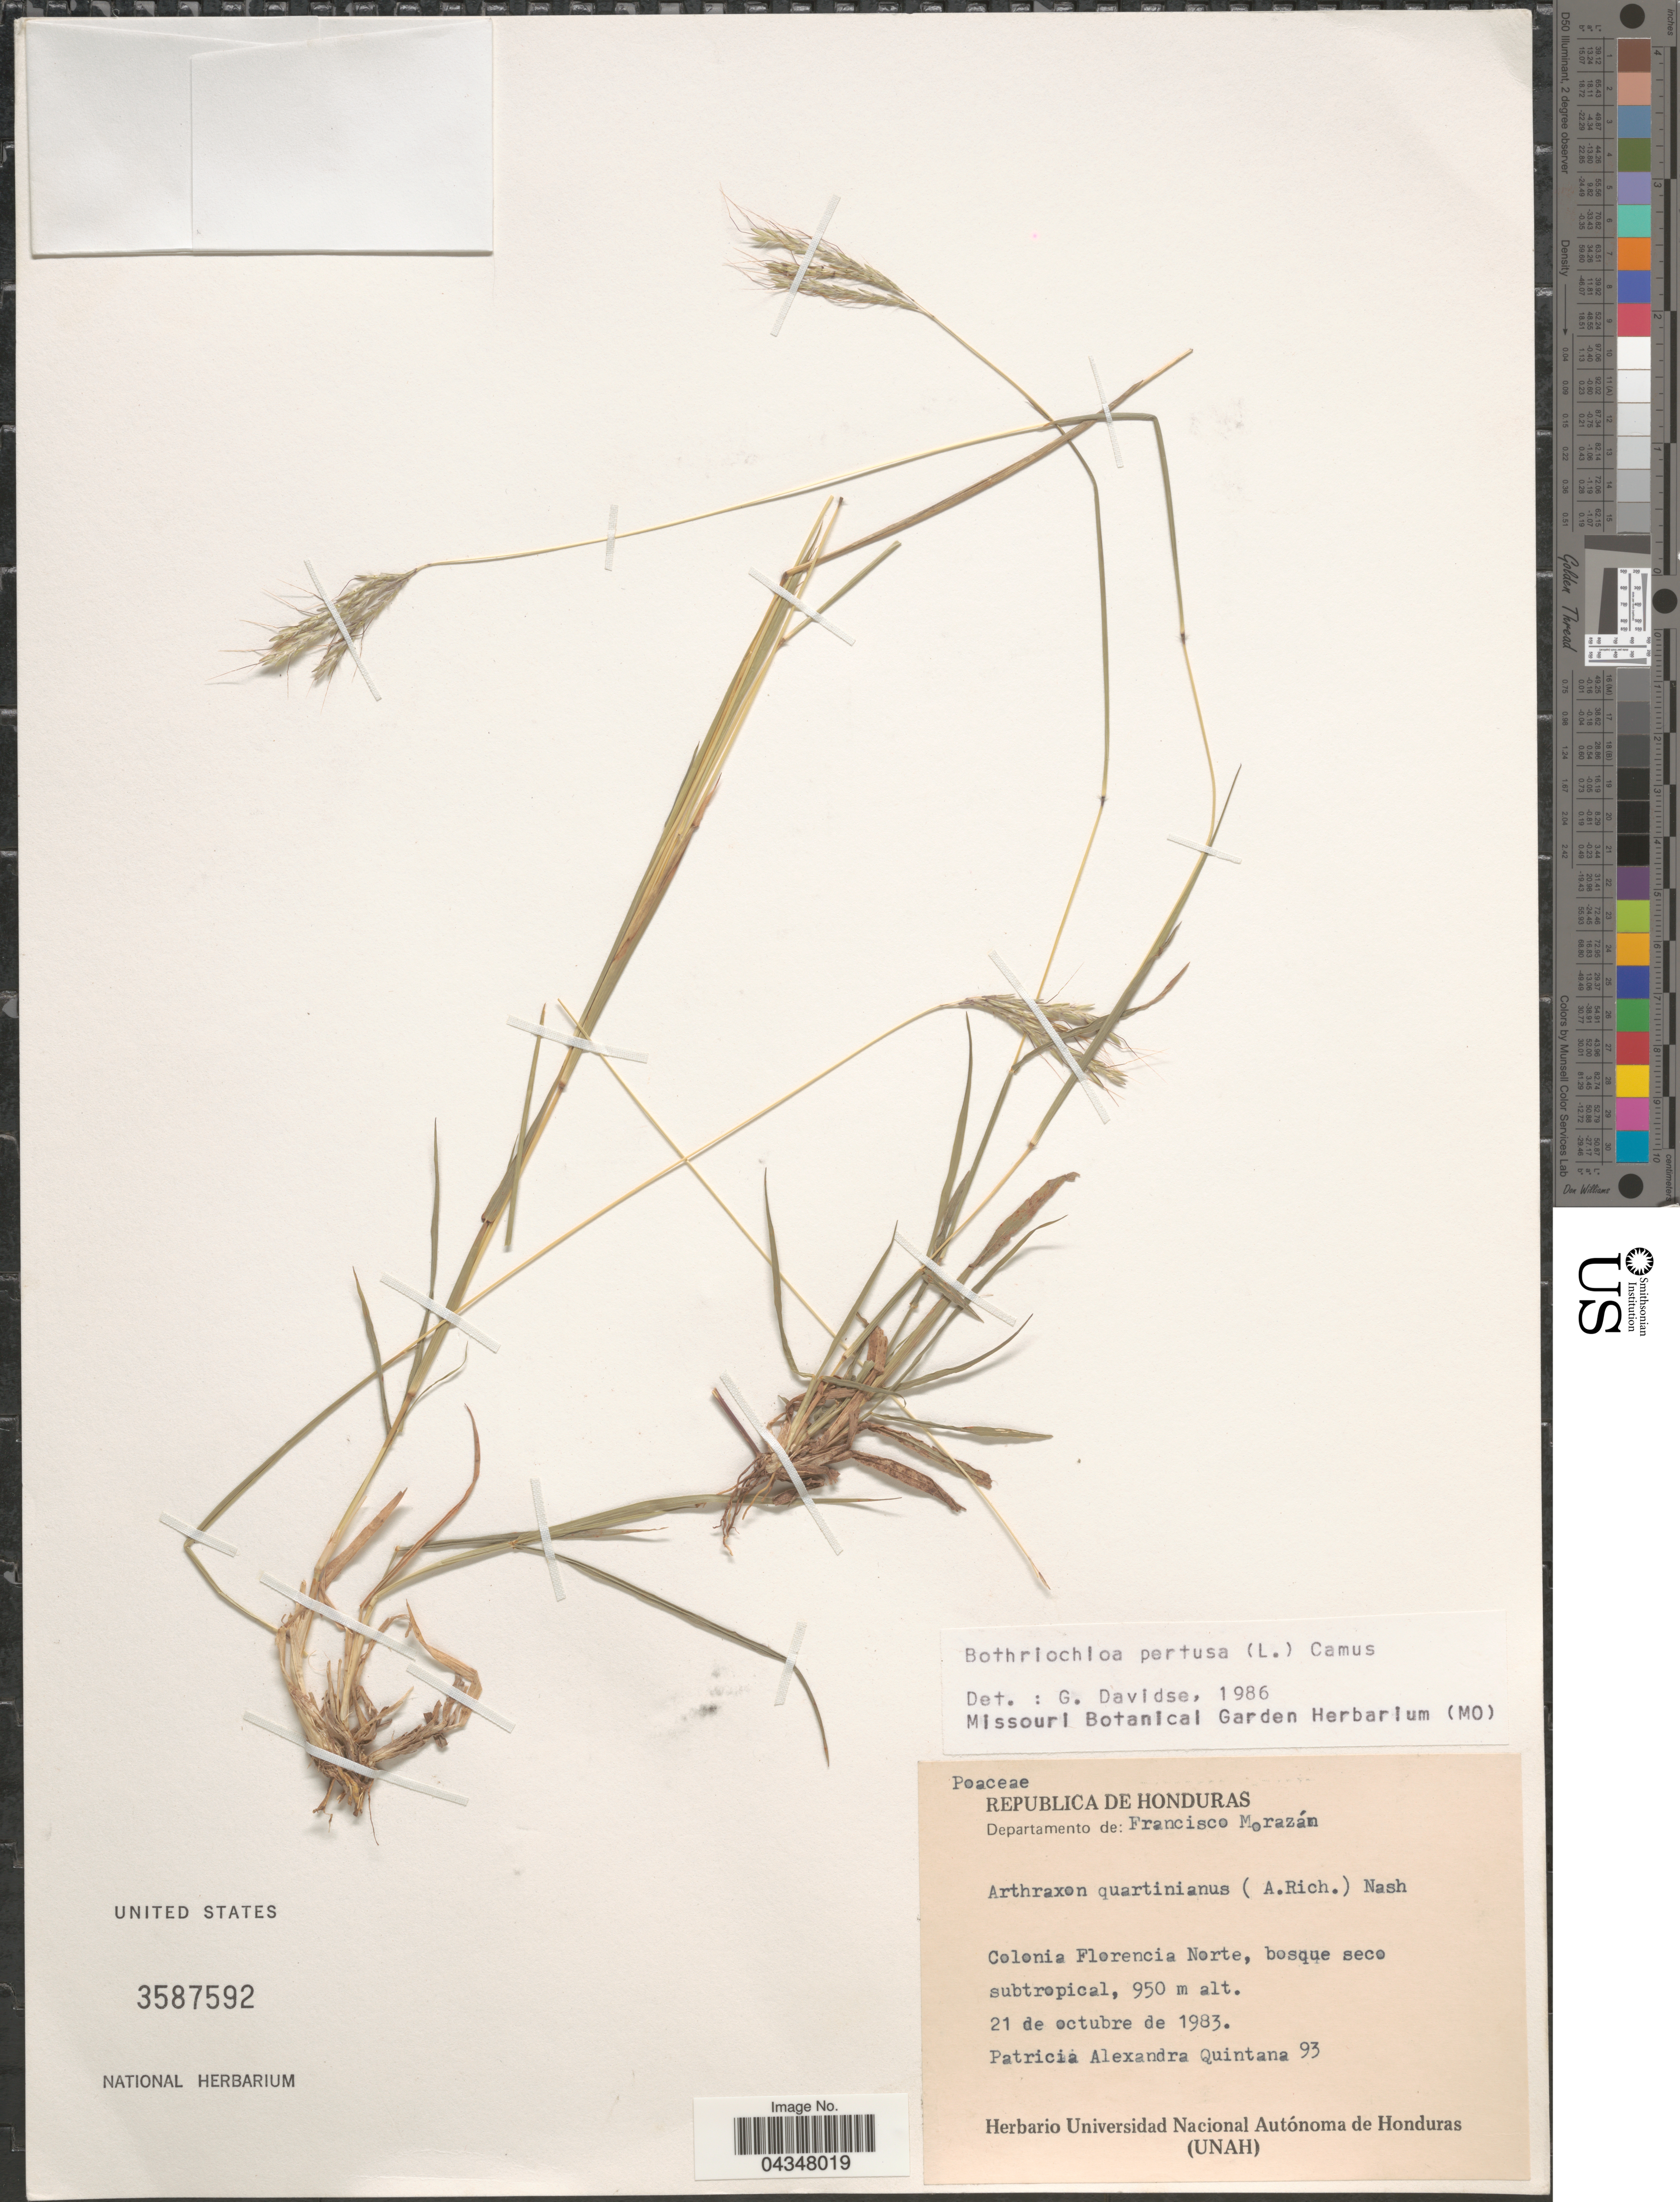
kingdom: Plantae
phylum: Tracheophyta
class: Liliopsida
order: Poales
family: Poaceae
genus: Bothriochloa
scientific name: Bothriochloa pertusa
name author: (L.) A. Camus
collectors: P. Quintana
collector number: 93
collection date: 1983-10-21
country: Honduras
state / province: Fco. Morazán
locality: Departamento de: Francisco Morazán. Colonia Florencia Norte, bosque seco subtropical.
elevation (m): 950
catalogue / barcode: US 3587592